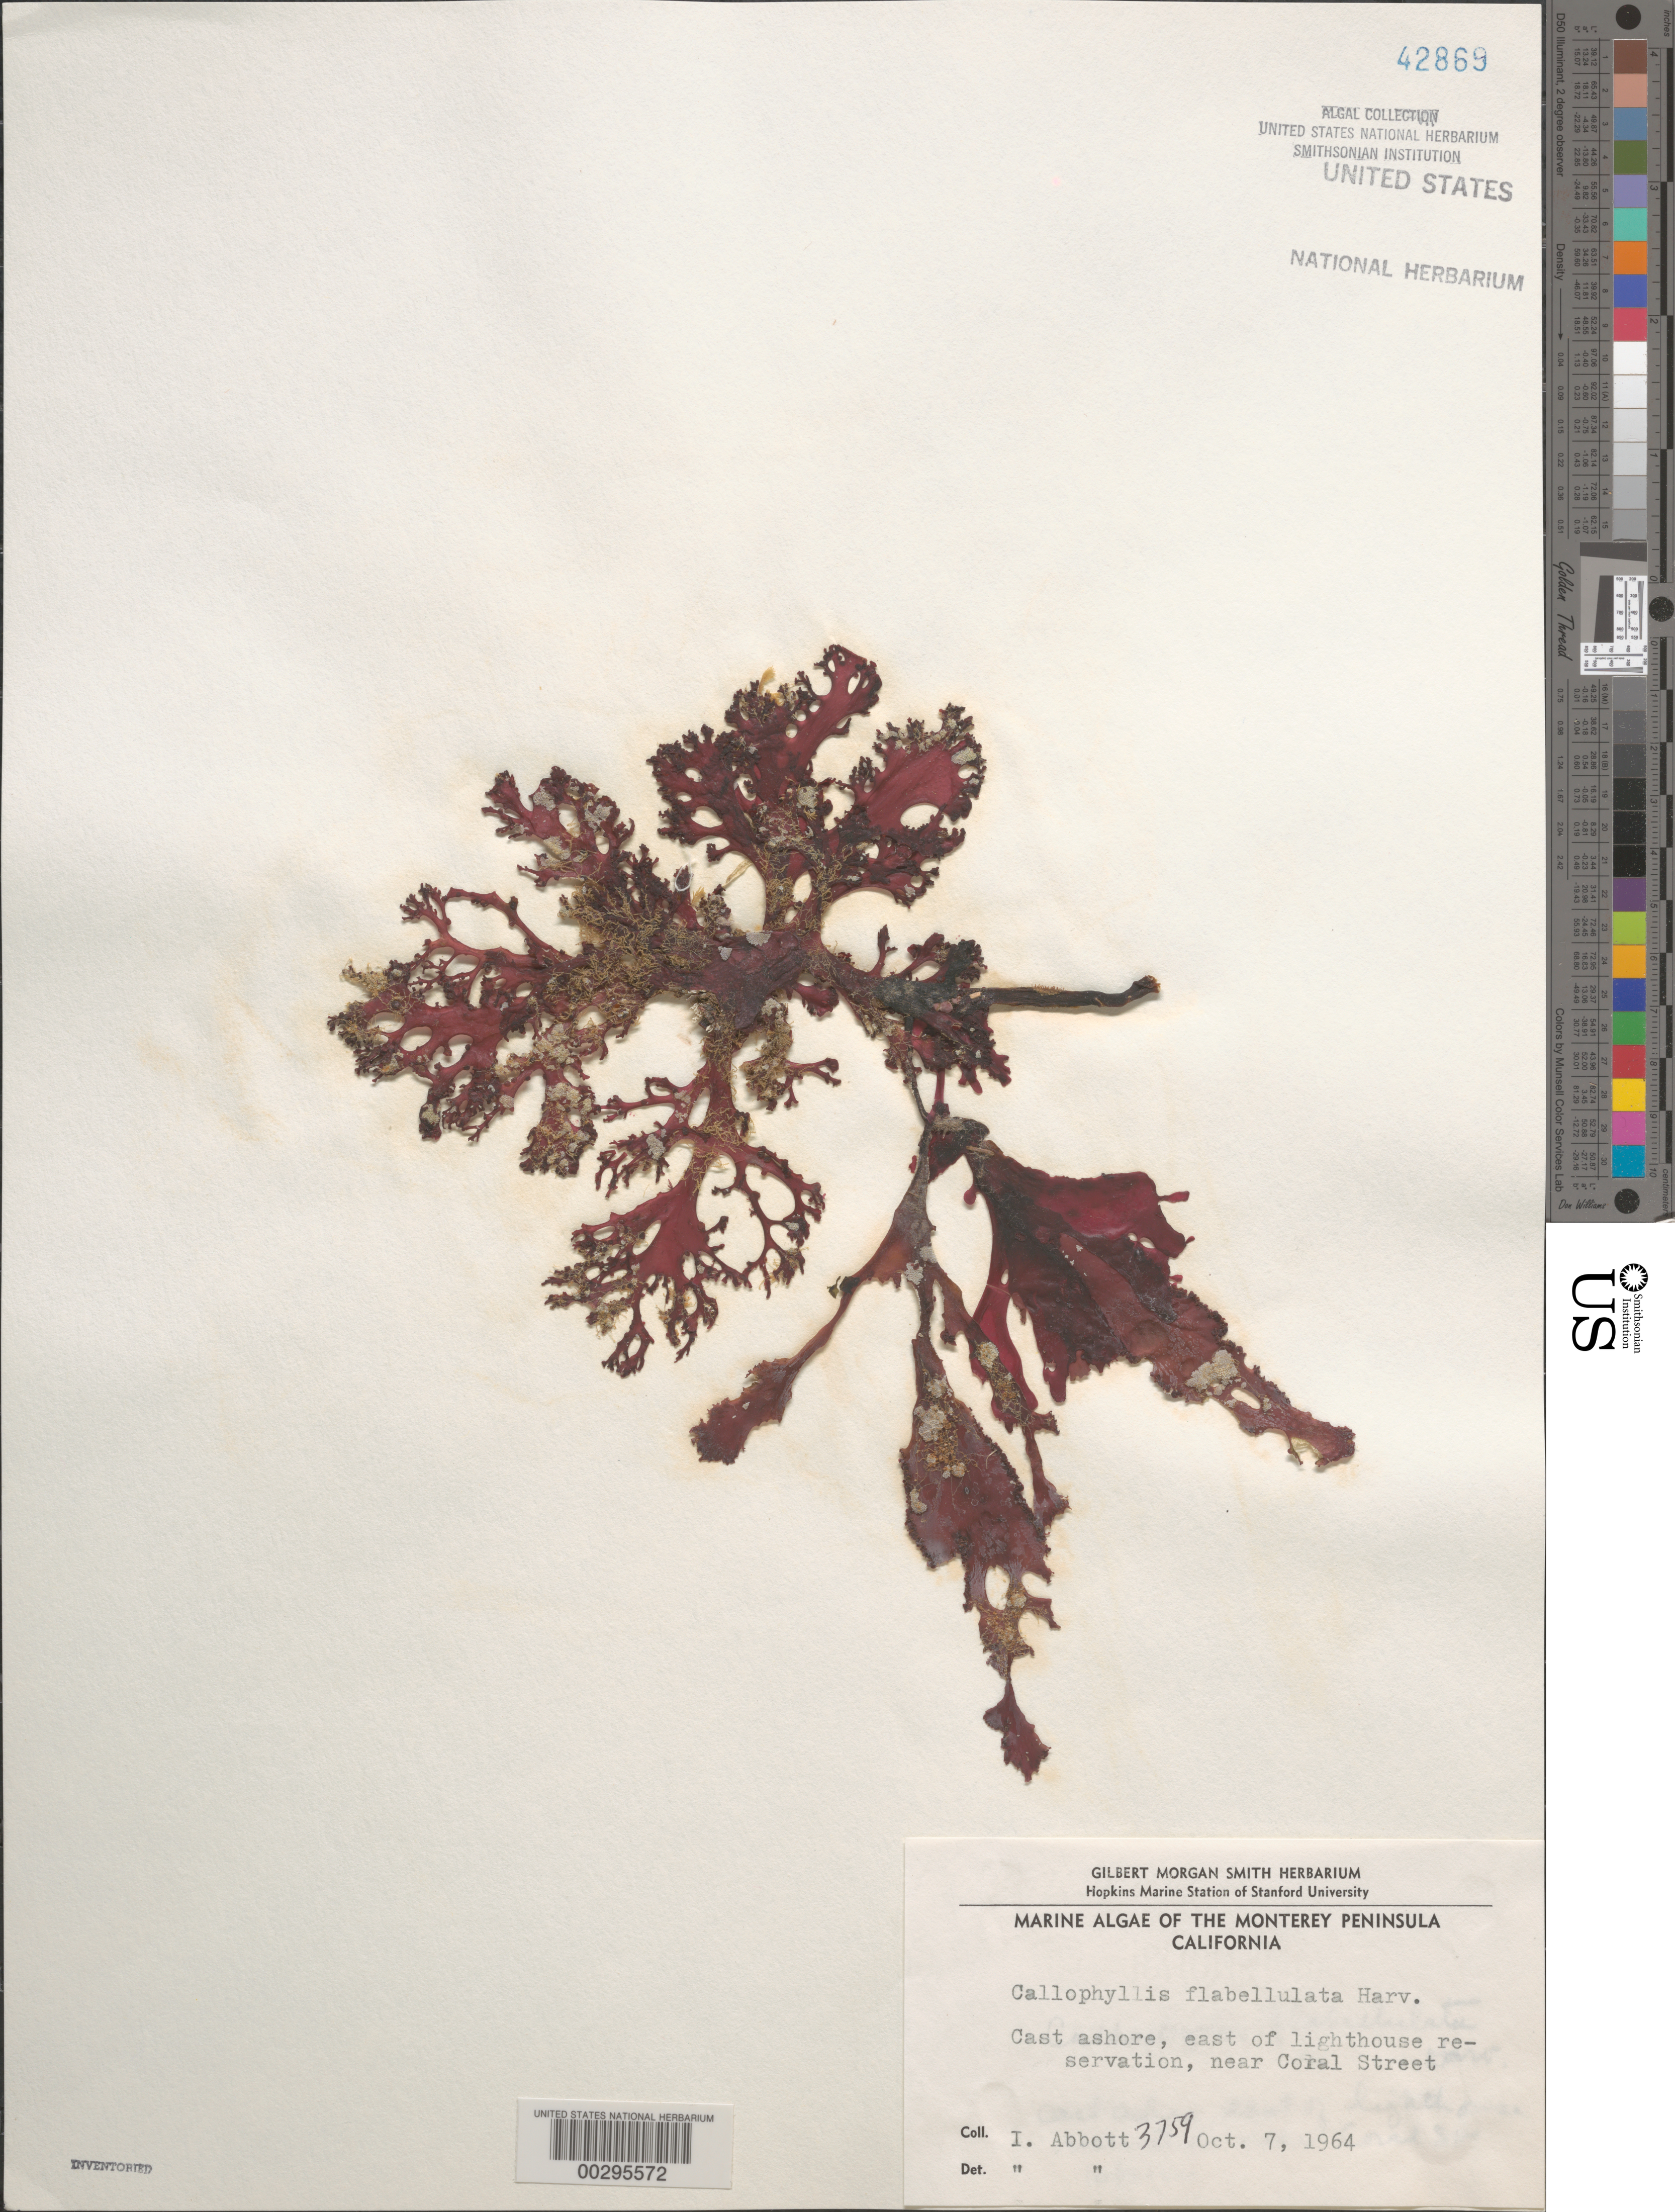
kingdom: Plantae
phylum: Rhodophyta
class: Florideophyceae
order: Gigartinales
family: Kallymeniaceae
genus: Callophyllis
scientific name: Callophyllis flabellulata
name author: Harv.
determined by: Abbott, Isabella A.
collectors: I. A. Abbott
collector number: IAA 3759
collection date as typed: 07 Oct 1964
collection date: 1964-10-07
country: United States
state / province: California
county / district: Monterey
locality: Monterey, east of Lighthouse Reservation, near Coral Street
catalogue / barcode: US 42869